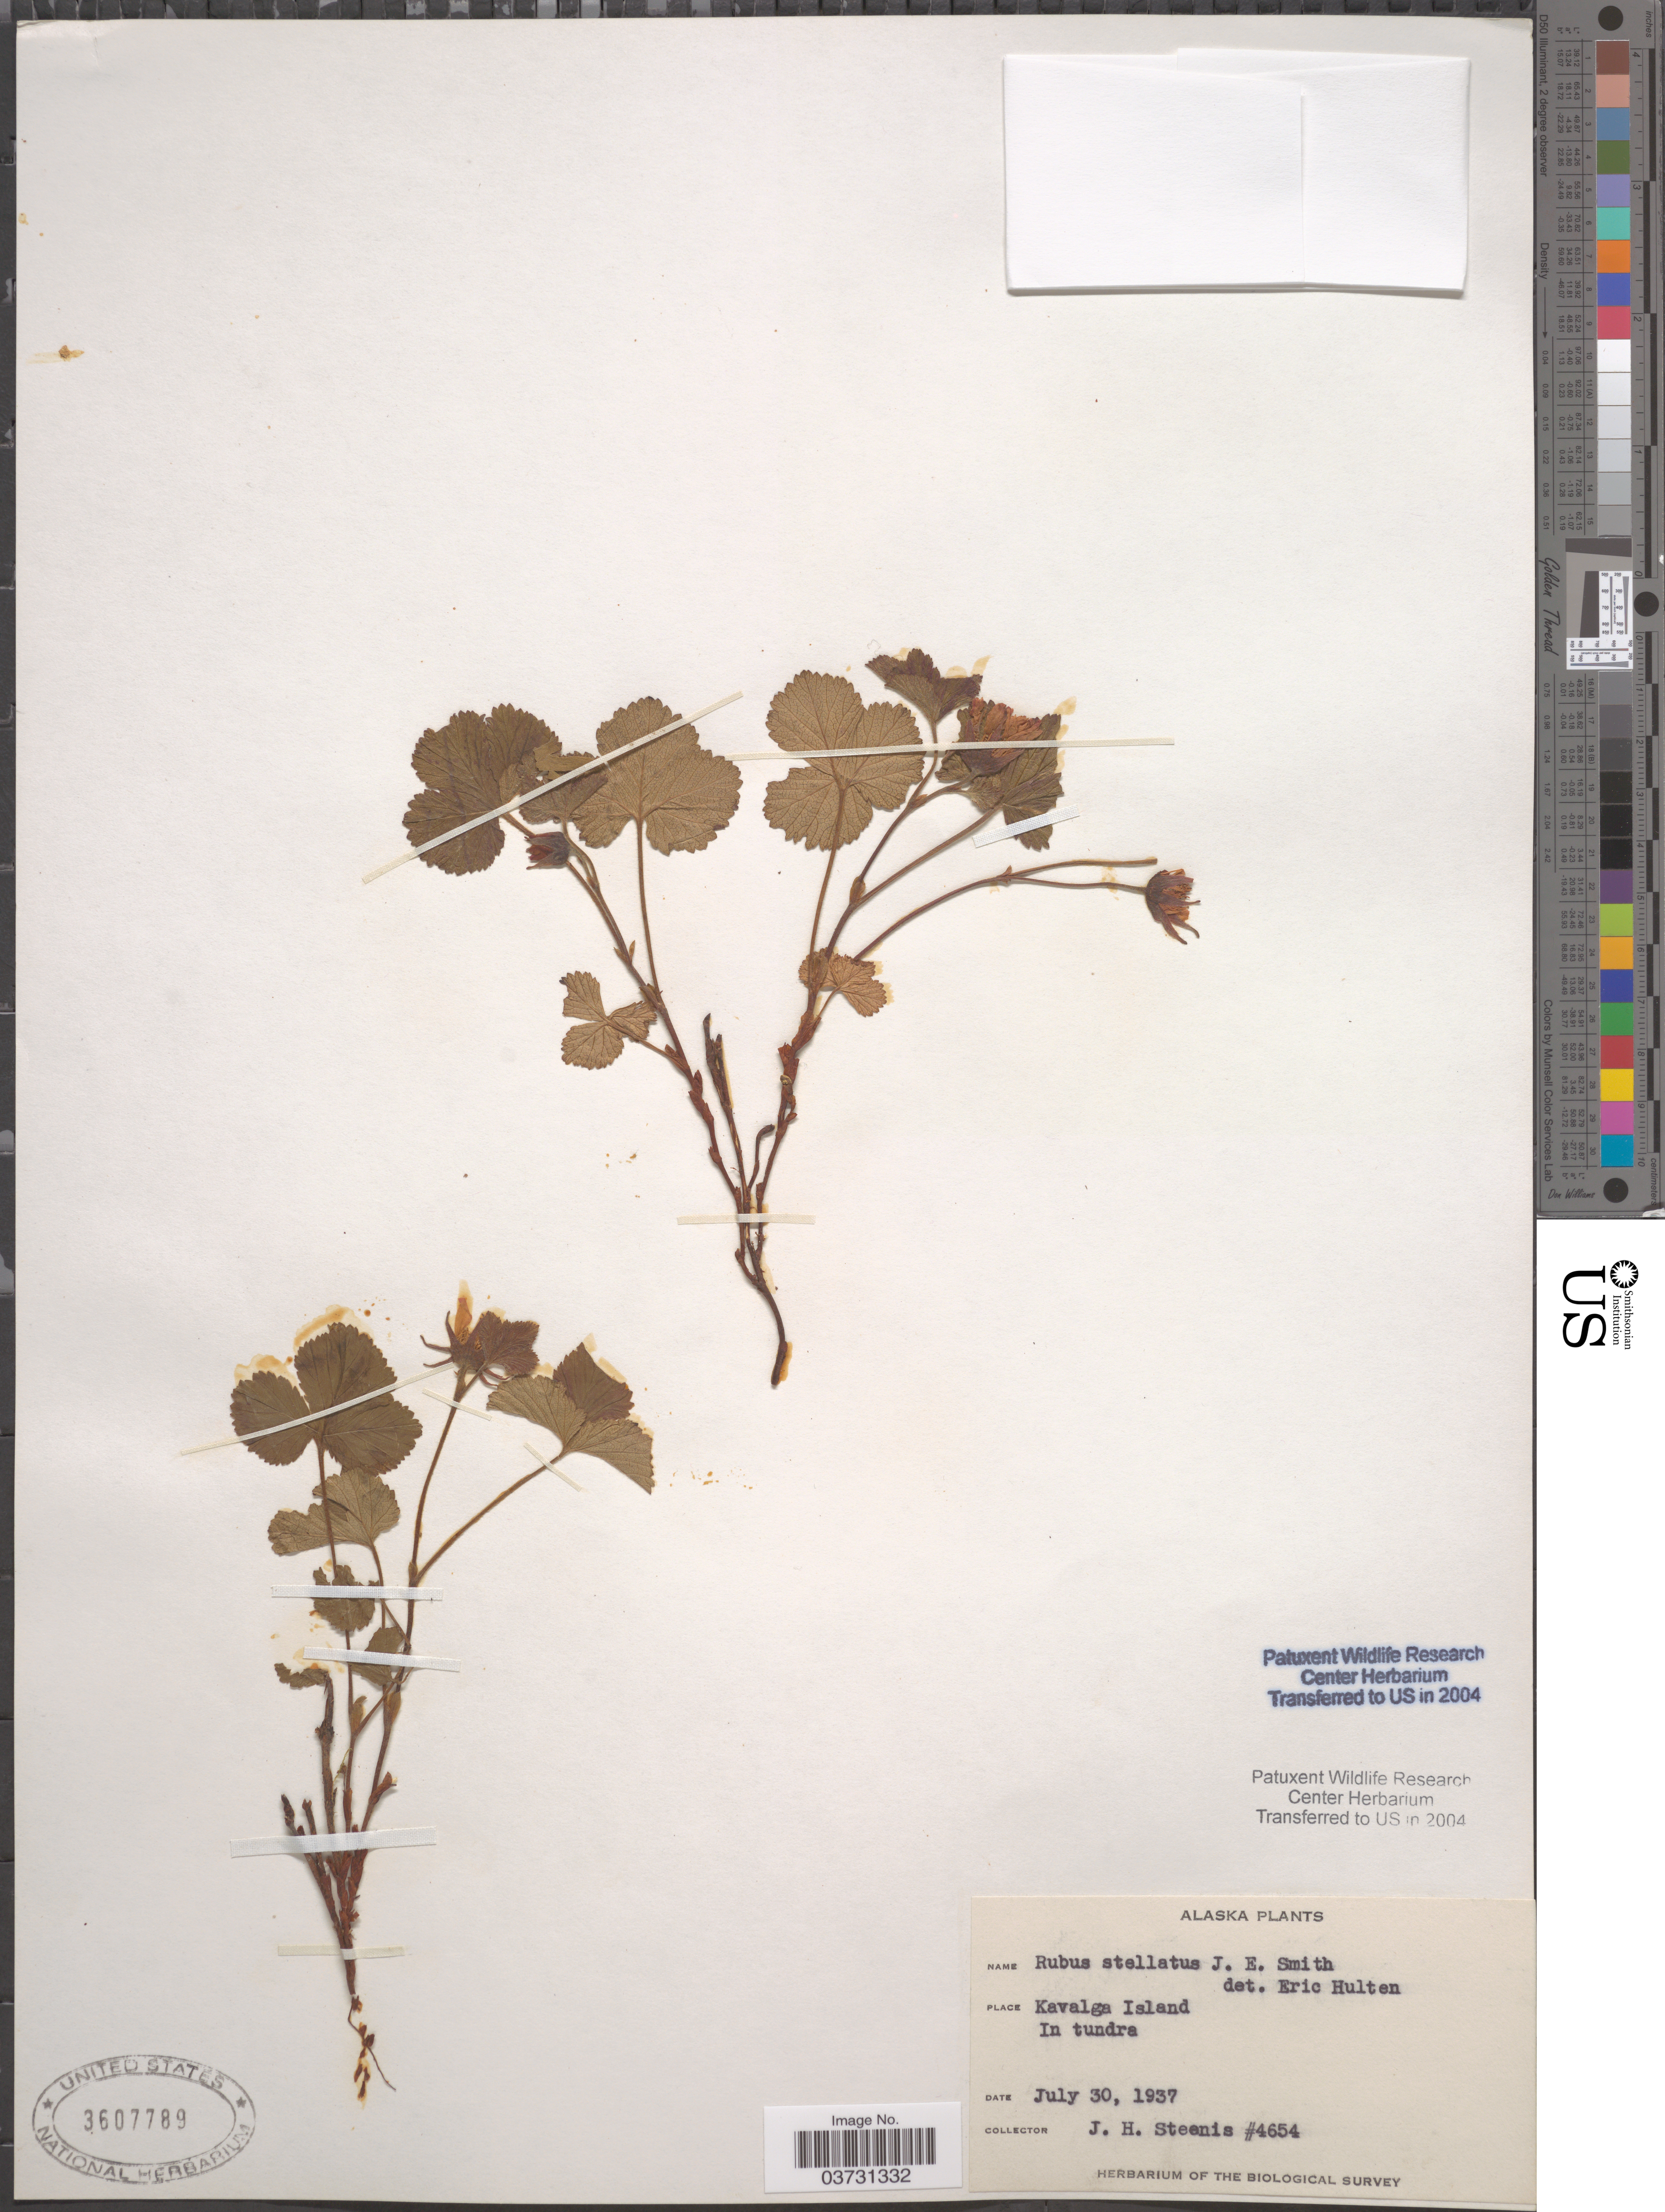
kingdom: Plantae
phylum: Tracheophyta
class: Magnoliopsida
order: Rosales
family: Rosaceae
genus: Rubus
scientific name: Rubus stellatus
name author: Sm.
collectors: J. H. Steenis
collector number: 4654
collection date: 1937-07-30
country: United States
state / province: Alaska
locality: Kavalga Island.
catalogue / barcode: US 3607789